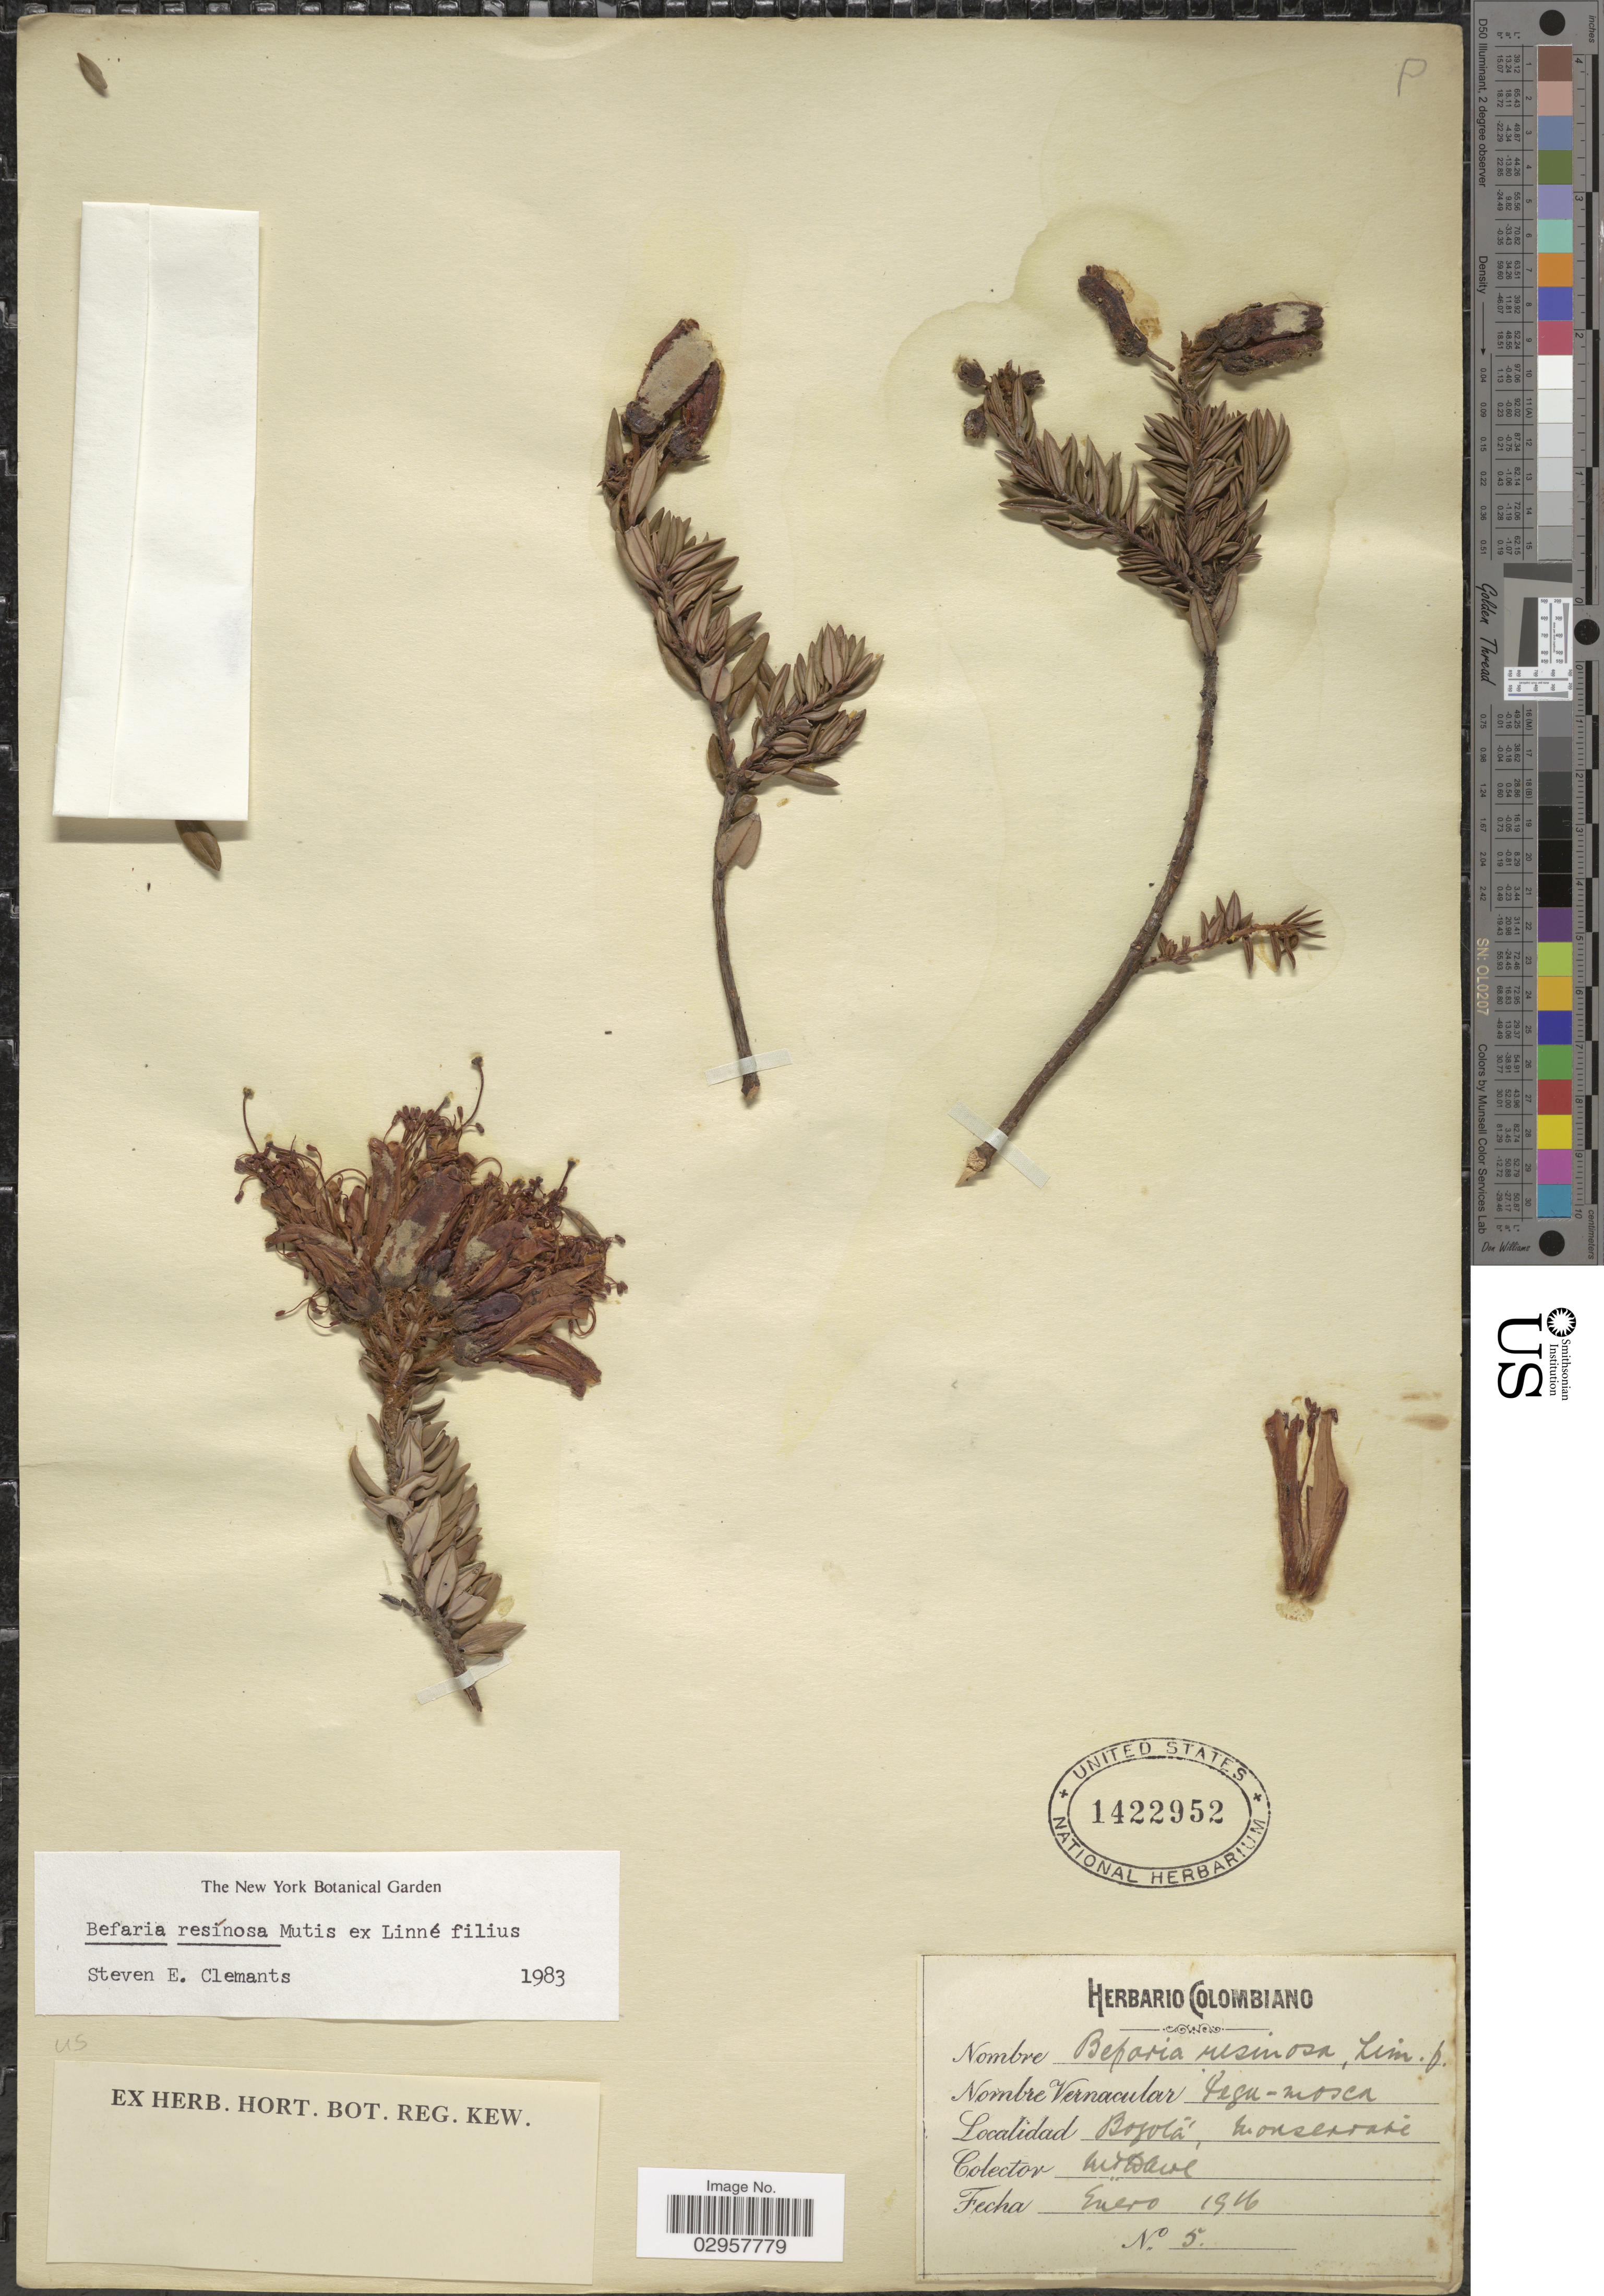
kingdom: Plantae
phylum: Tracheophyta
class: Magnoliopsida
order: Ericales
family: Ericaceae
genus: Befaria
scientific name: Befaria resinosa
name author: Mutis ex L. f.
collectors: M. T. Dawe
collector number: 5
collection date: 1916-01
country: Colombia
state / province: Bogota D.C.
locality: Bogotá, Monserraté.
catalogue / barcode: US 1422952